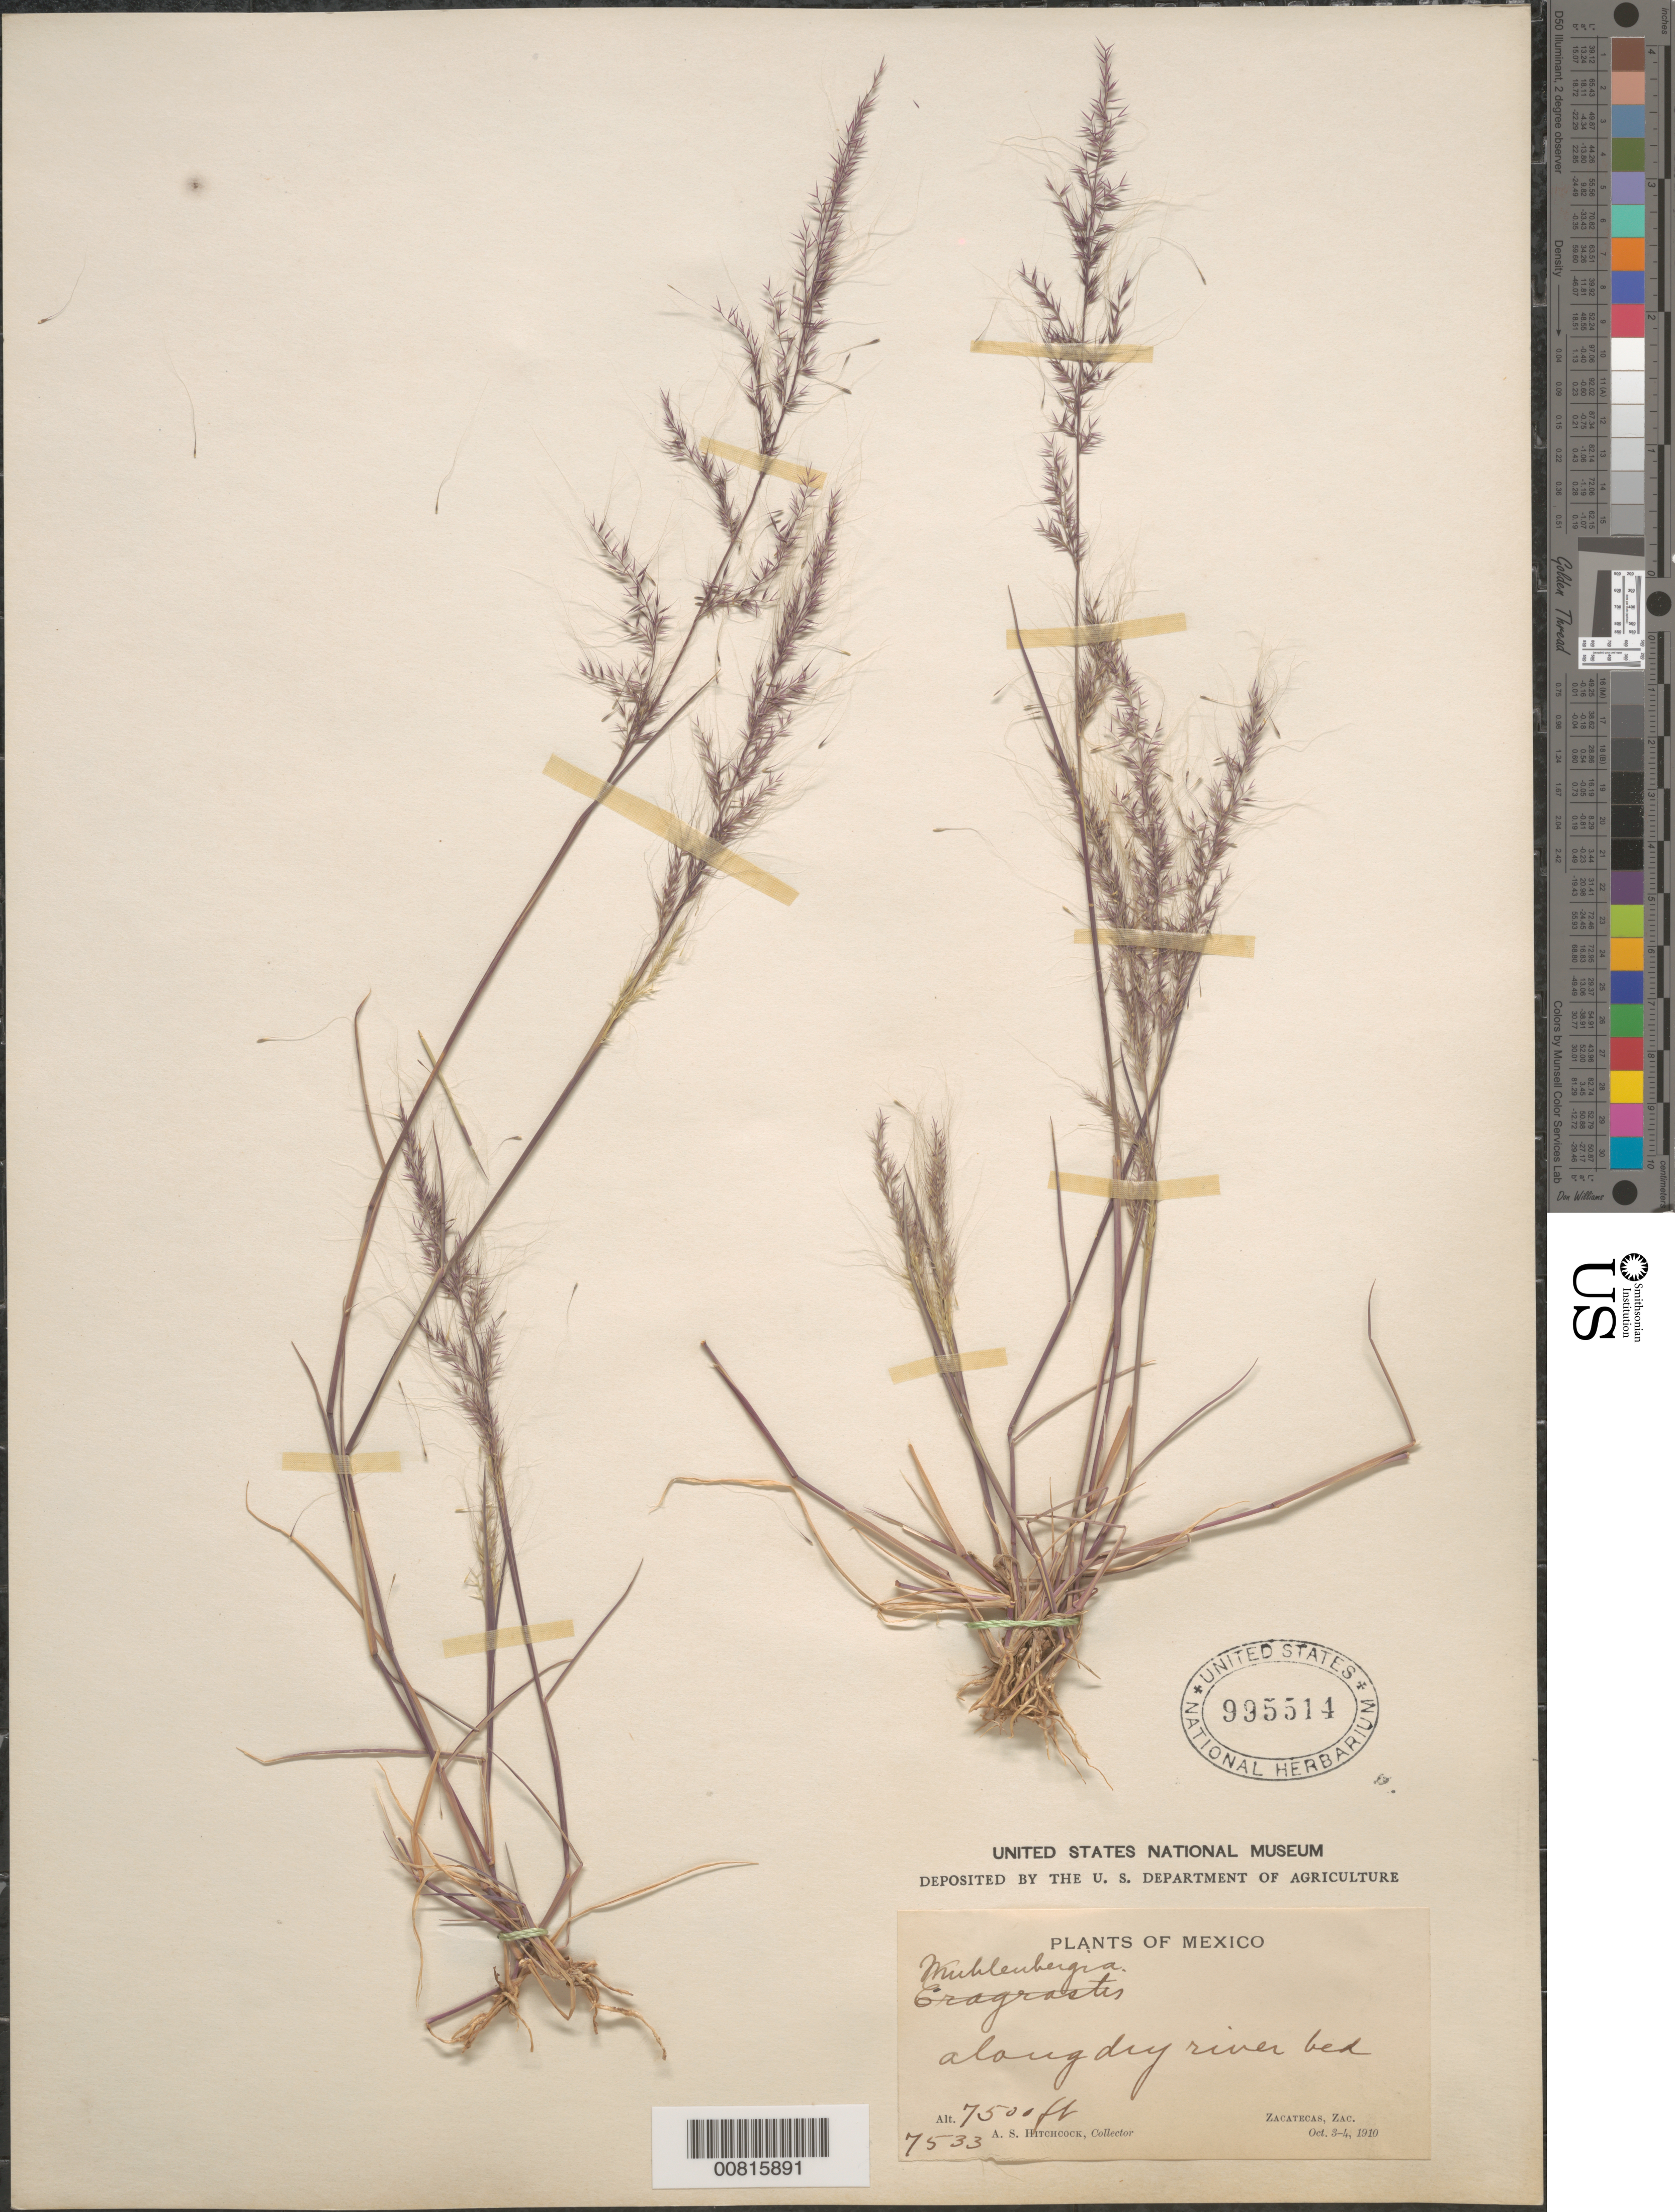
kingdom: Plantae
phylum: Tracheophyta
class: Liliopsida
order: Poales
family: Poaceae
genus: Muhlenbergia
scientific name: Muhlenbergia tenuifolia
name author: (Kunth) Kunth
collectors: A. S. Hitchcock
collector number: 7533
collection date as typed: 03 Oct 1910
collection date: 1910-10-03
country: Mexico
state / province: Zacatecas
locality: Zacatecas, Zac.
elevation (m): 2286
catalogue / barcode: US 995514